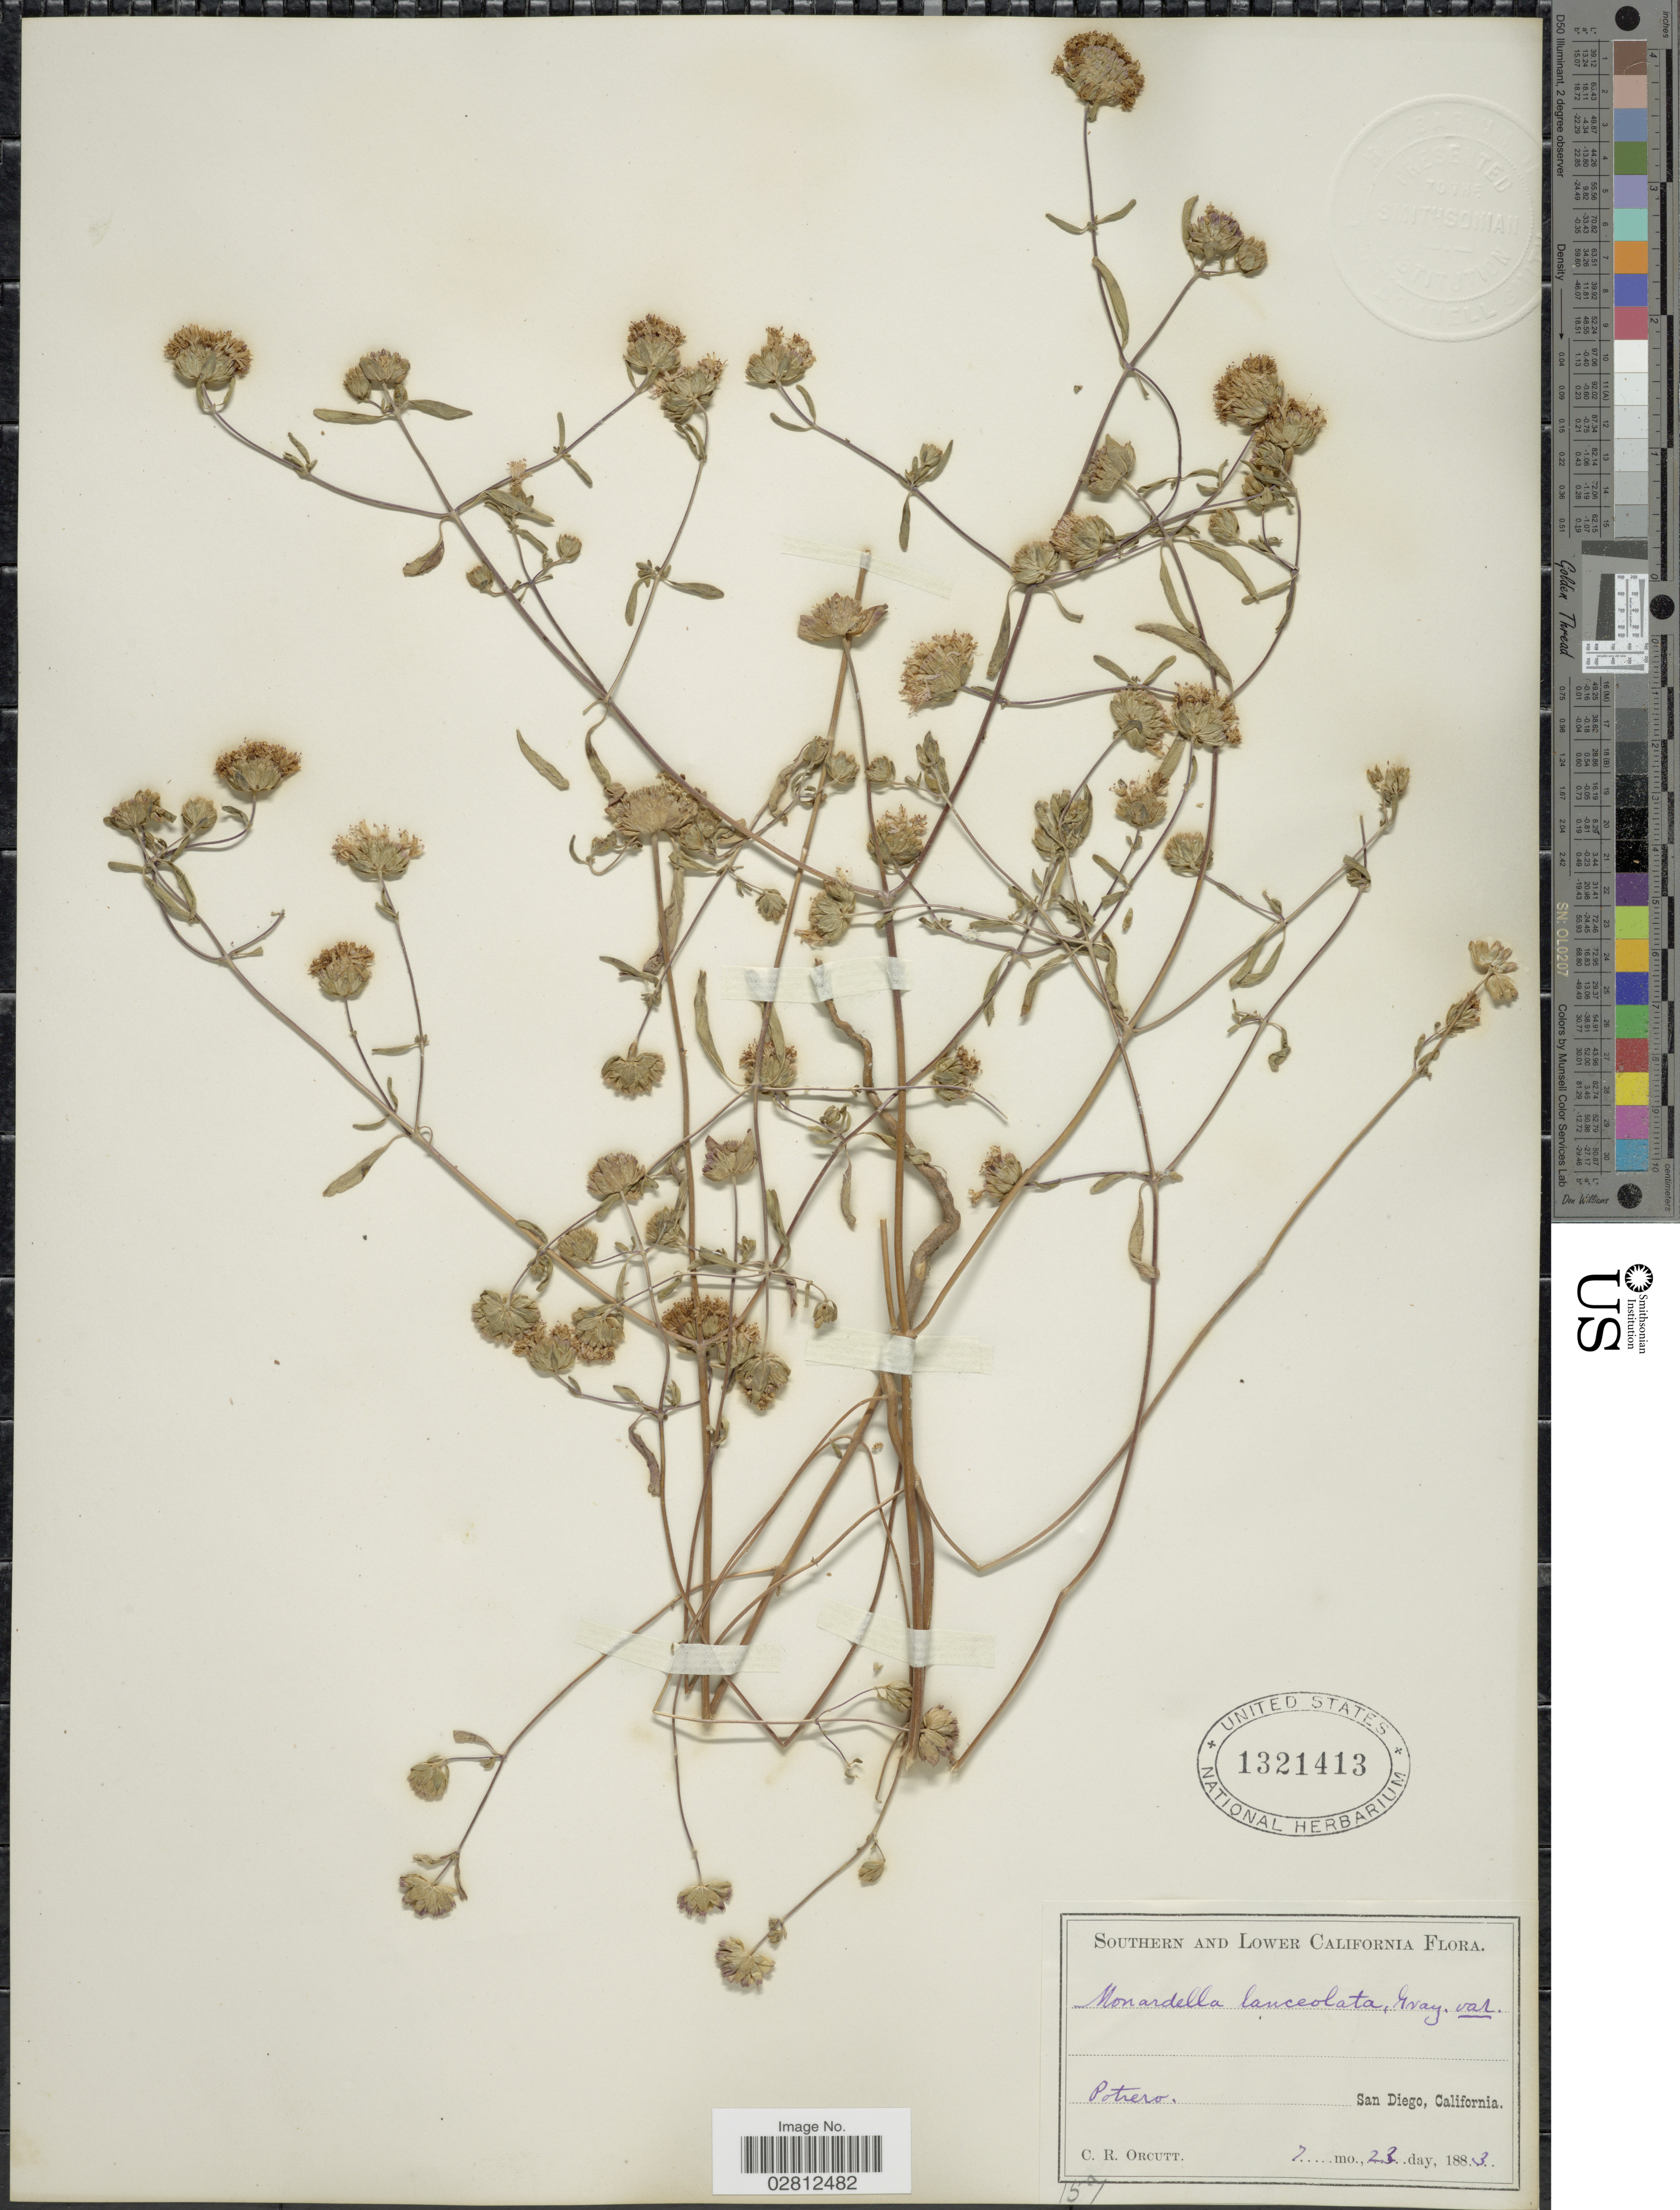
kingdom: Plantae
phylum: Tracheophyta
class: Magnoliopsida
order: Lamiales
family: Lamiaceae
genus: Monardella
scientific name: Monardella lanceolata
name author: A. Gray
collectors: C. R. Orcutt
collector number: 157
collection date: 1883-07-23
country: United States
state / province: California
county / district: San Diego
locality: Southern and Lower California, Potrero, San Diego.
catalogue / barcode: US 1321413